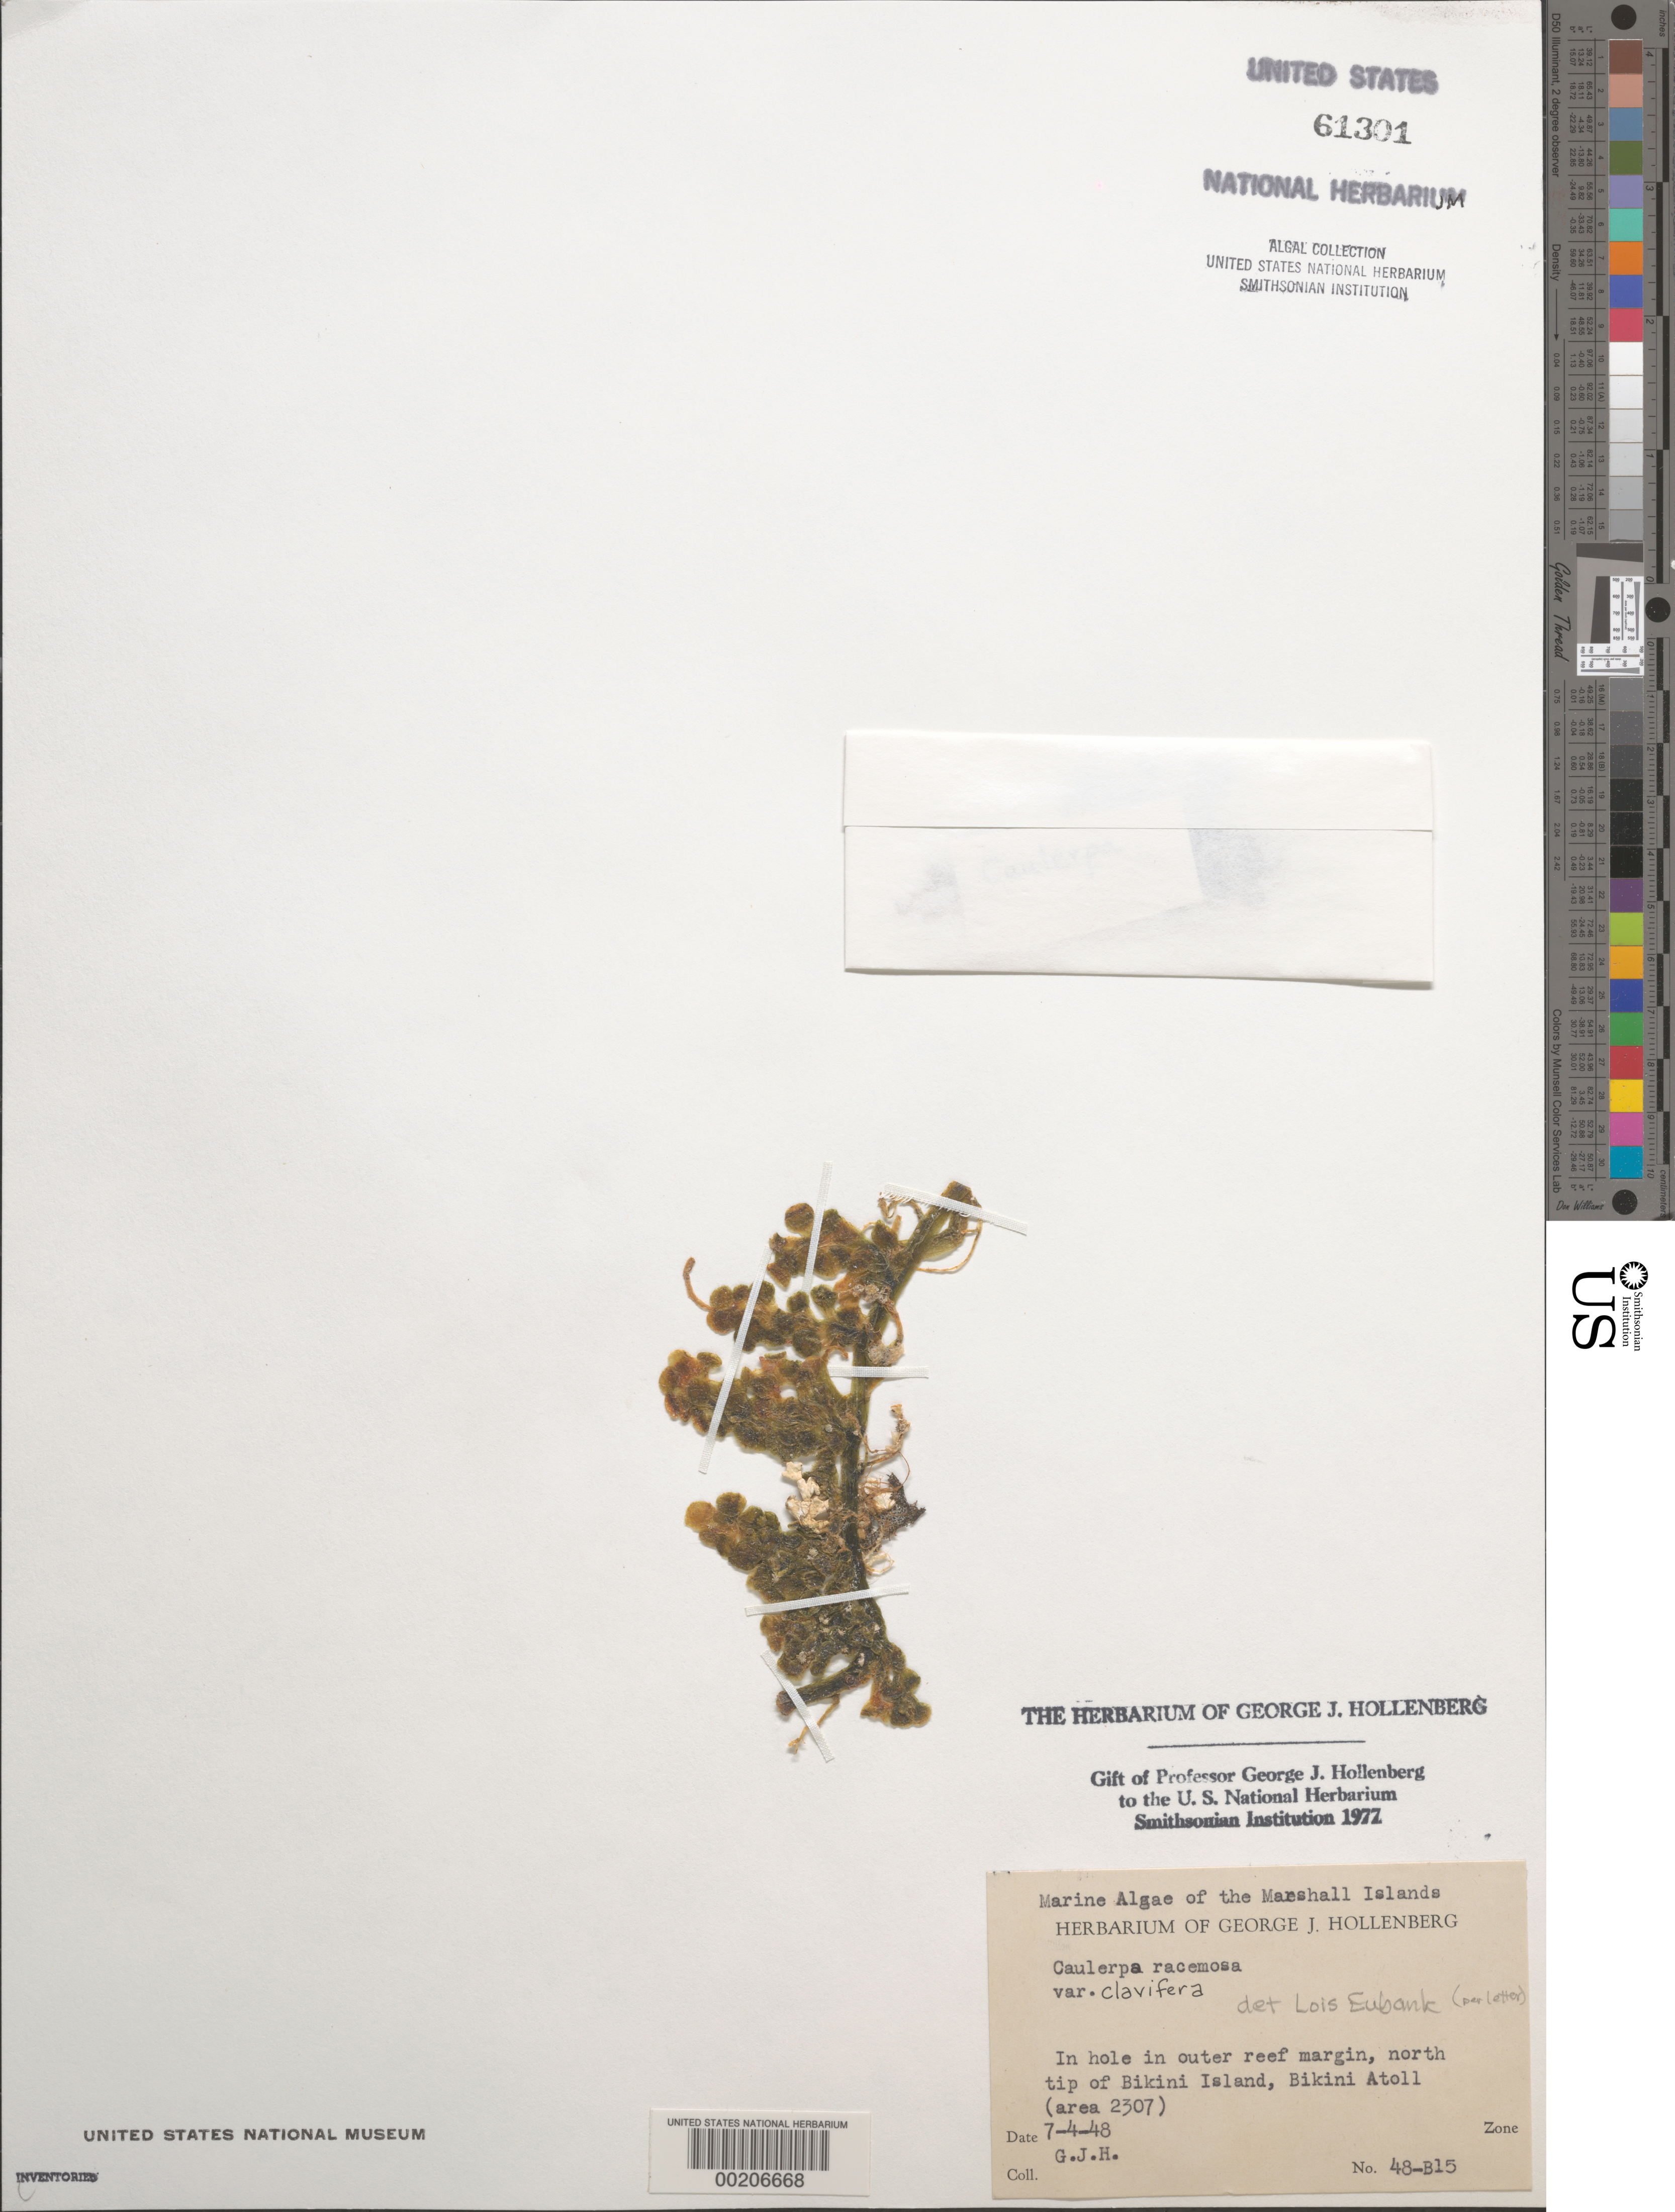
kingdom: Plantae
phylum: Chlorophyta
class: Ulvophyceae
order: Bryopsidales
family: Caulerpaceae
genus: Caulerpa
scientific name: Caulerpa racemosa var. clavifera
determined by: Eubank, L. L.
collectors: G. Hollenberg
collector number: GJH 48-b15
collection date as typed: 04 Jul 1948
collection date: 1948-07-04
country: Marshall Islands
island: Bikini Atoll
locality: North end of island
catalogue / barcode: US 61301